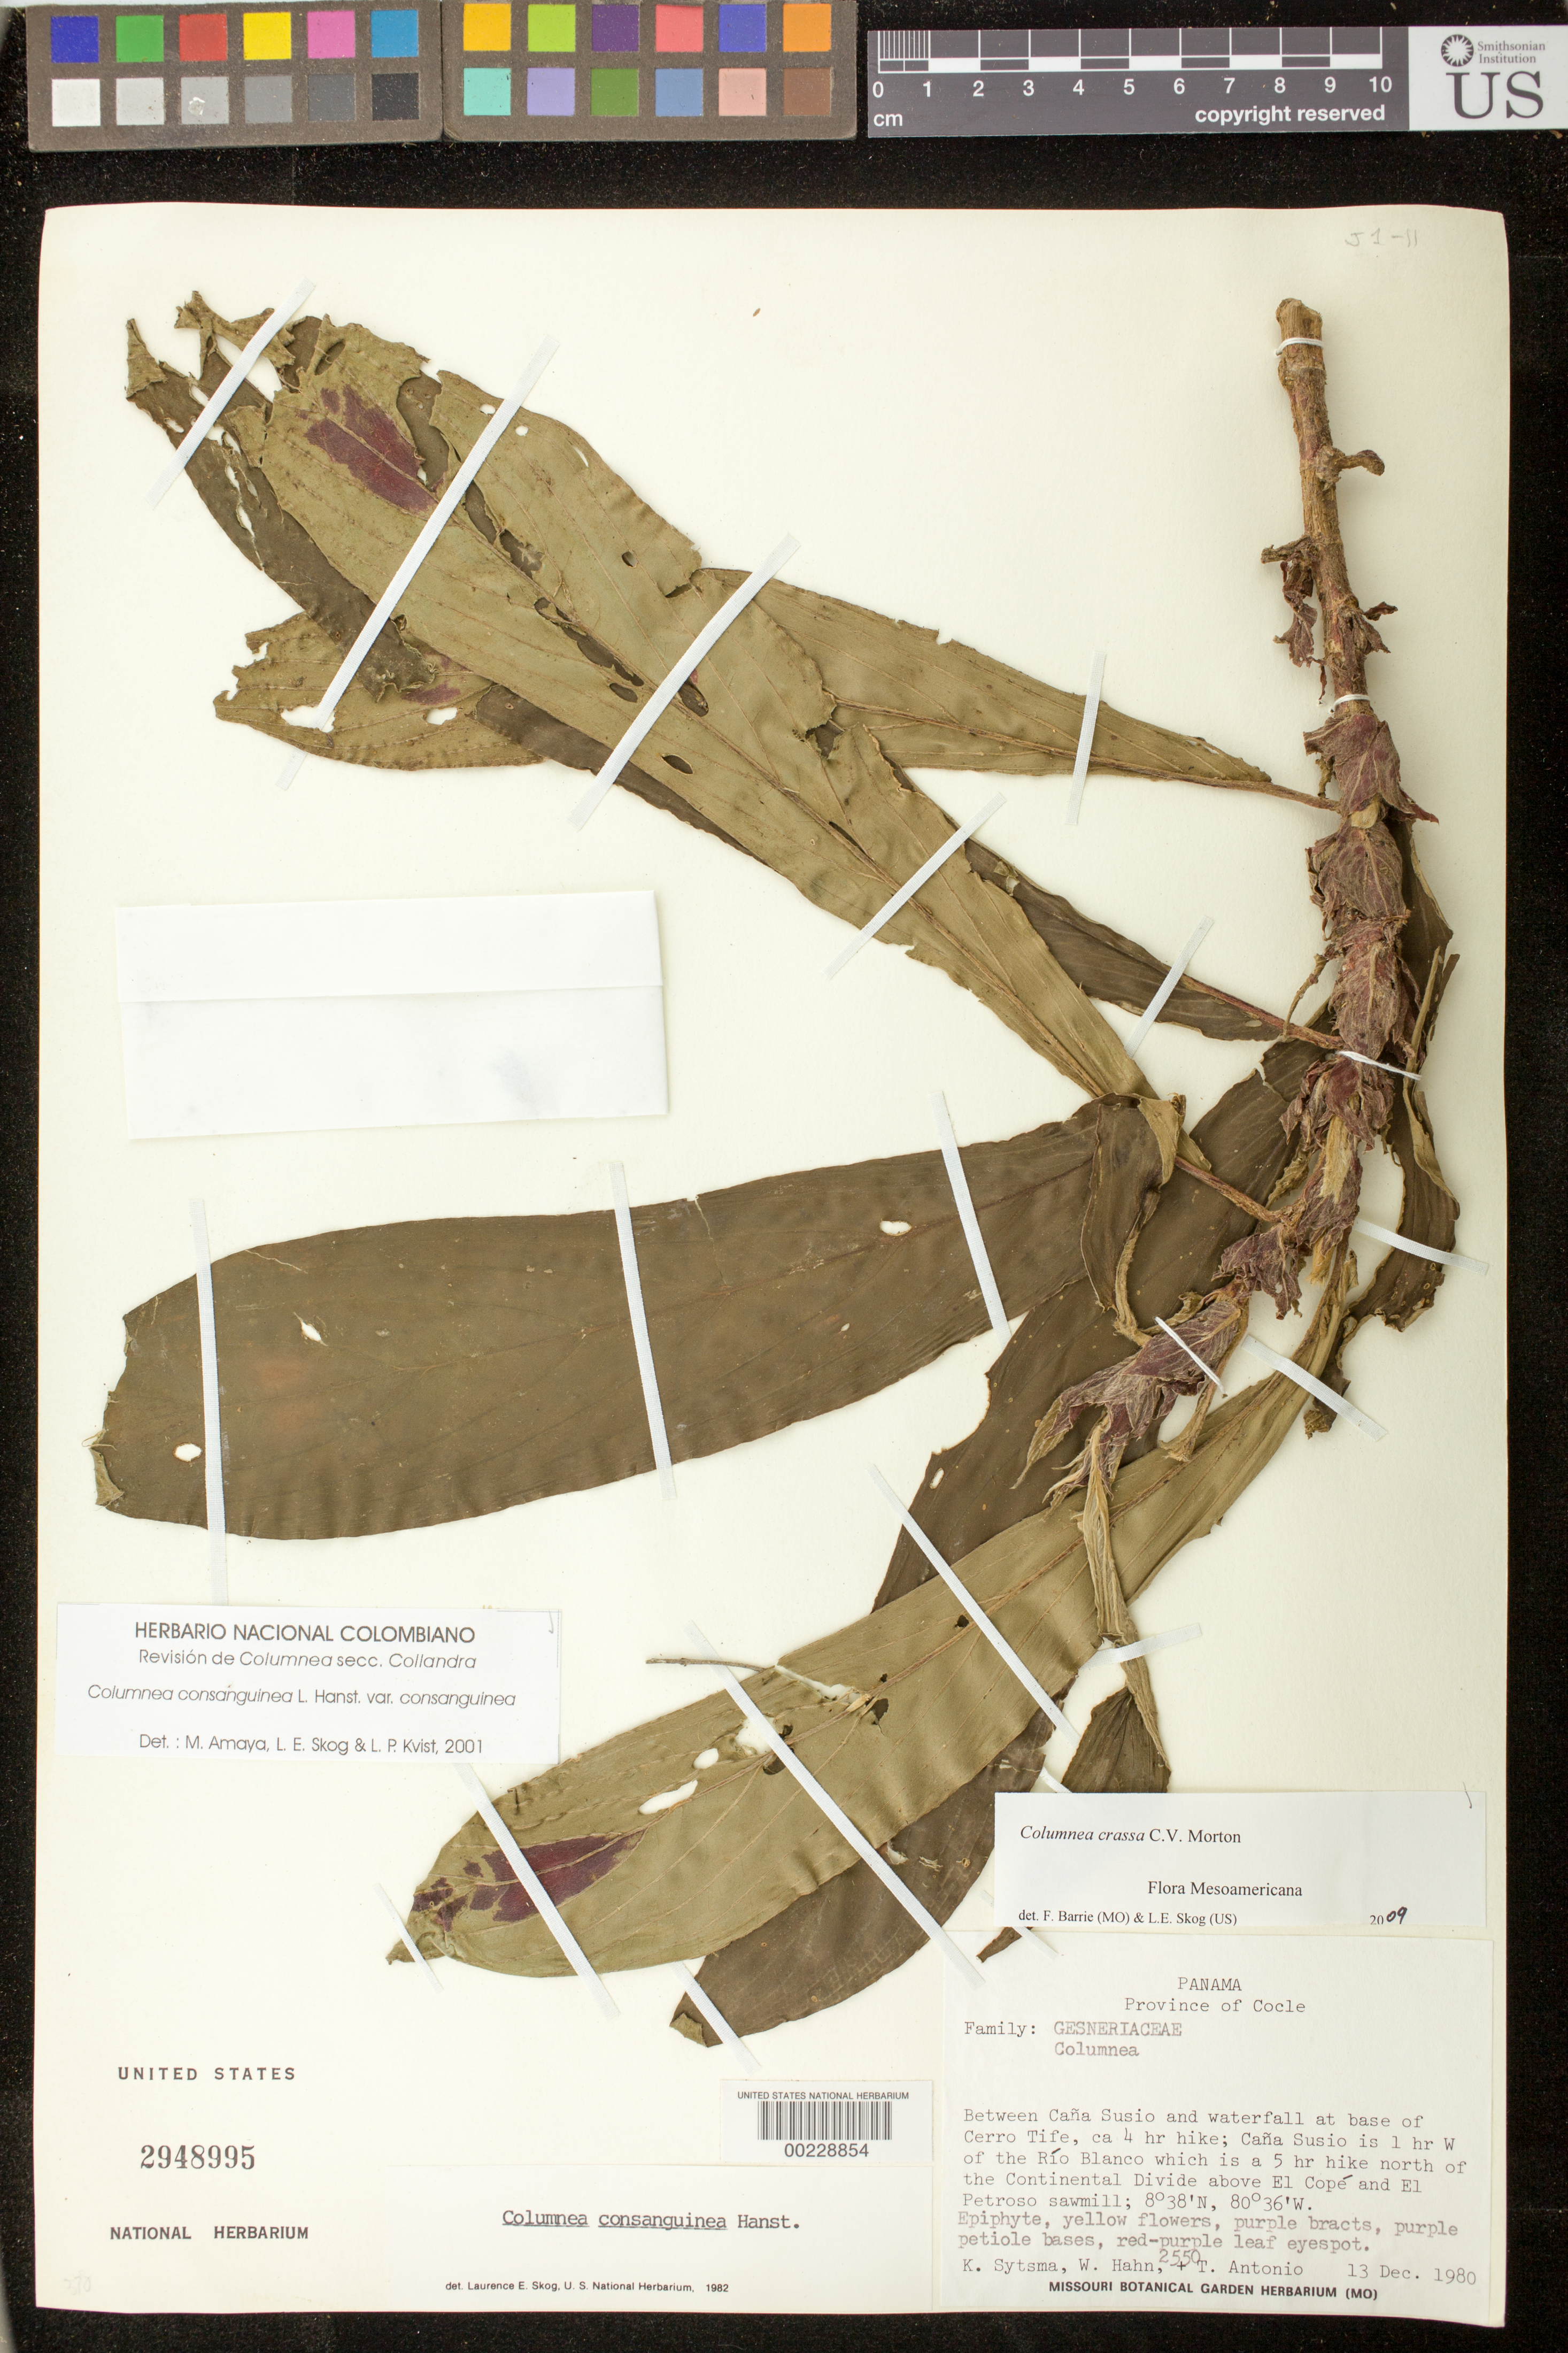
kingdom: Plantae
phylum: Tracheophyta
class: Magnoliopsida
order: Lamiales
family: Gesneriaceae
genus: Columnea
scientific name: Columnea crassa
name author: C.V. Morton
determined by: Barrie, F. R.; Skog, Laurence E.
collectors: K. J. Sytsma, W. Hahn & T. Antonio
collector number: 2550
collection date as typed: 13 Dec 1980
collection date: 1980-12-13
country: Panama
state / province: Coclé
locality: Between Caña Susio and waterfall at base of Cerro Tife, ca. 4 hr hike; Caña Susio is 1 hr W of Rio Blanco which is a 5 hr hike north of the Continental Divide above El Copé and El Petroso sawmill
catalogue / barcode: US 2948995